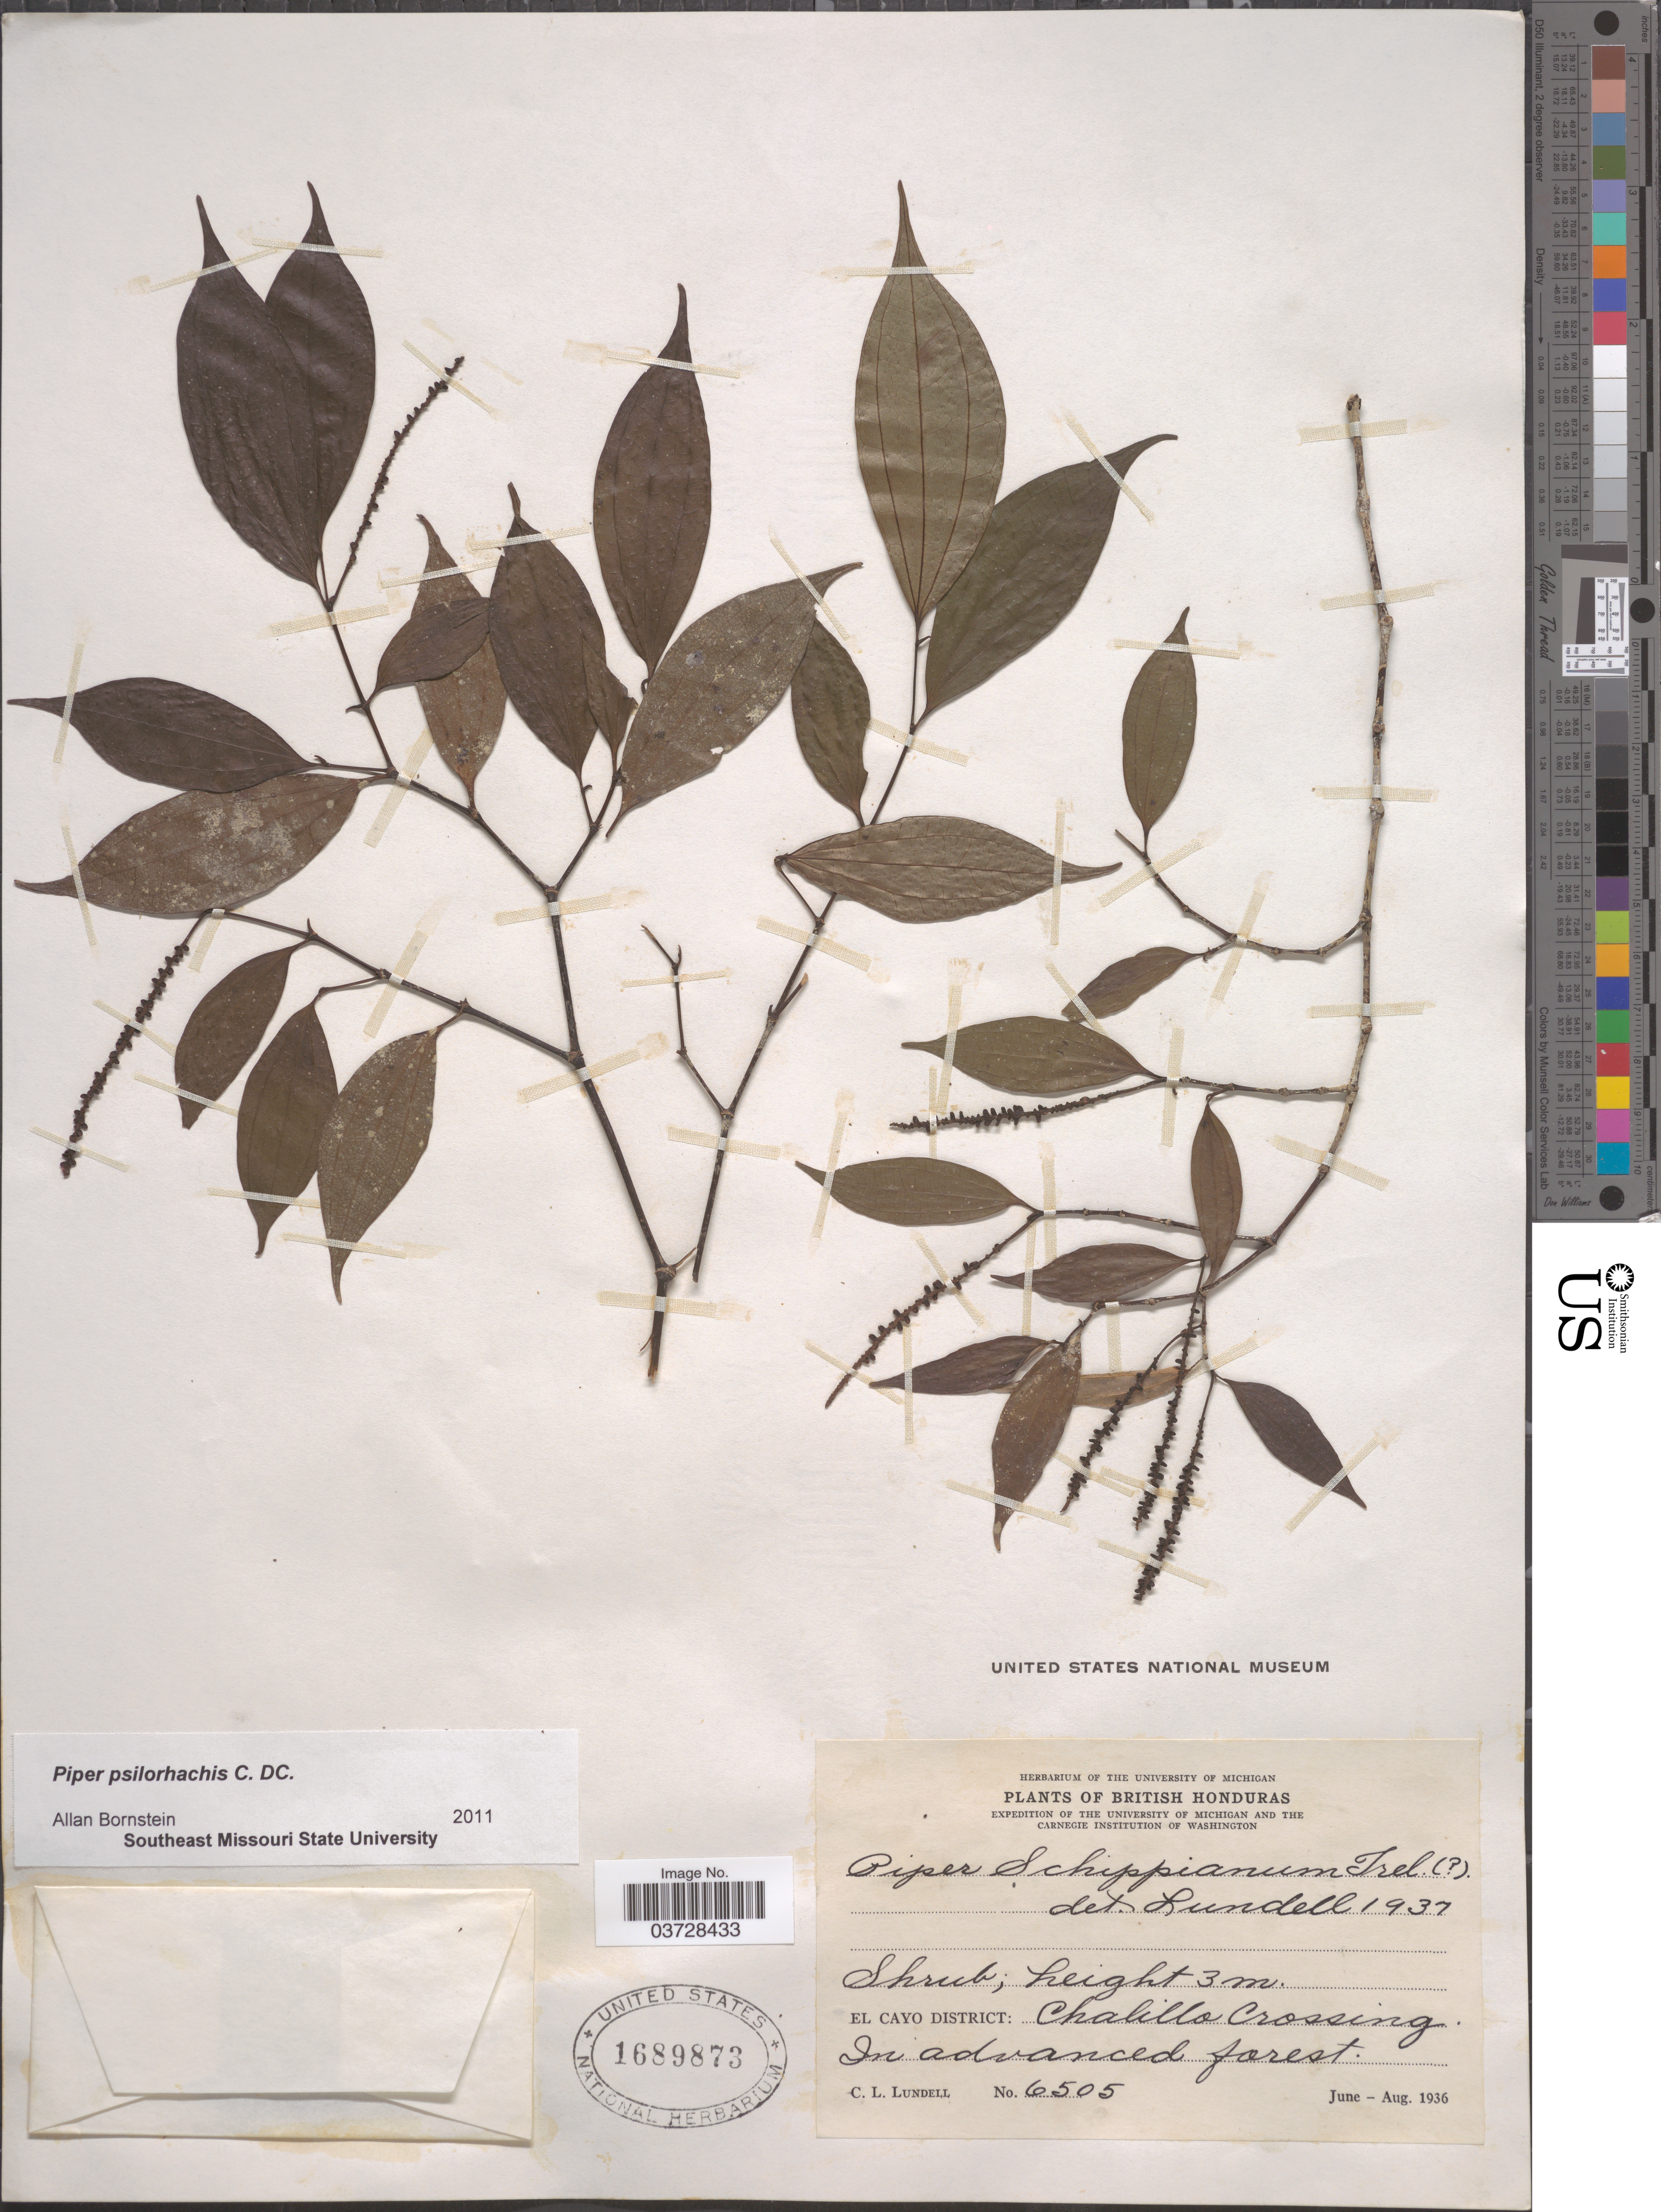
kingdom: Plantae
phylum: Tracheophyta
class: Magnoliopsida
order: Piperales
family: Piperaceae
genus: Piper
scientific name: Piper psilorhachis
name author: C. DC.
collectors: C. L. Lundell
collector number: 6505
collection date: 1936-06/1936-08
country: Belize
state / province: Cayo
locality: British Honduras. El Cayo District: Chalillo Crossing.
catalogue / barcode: US 1689873